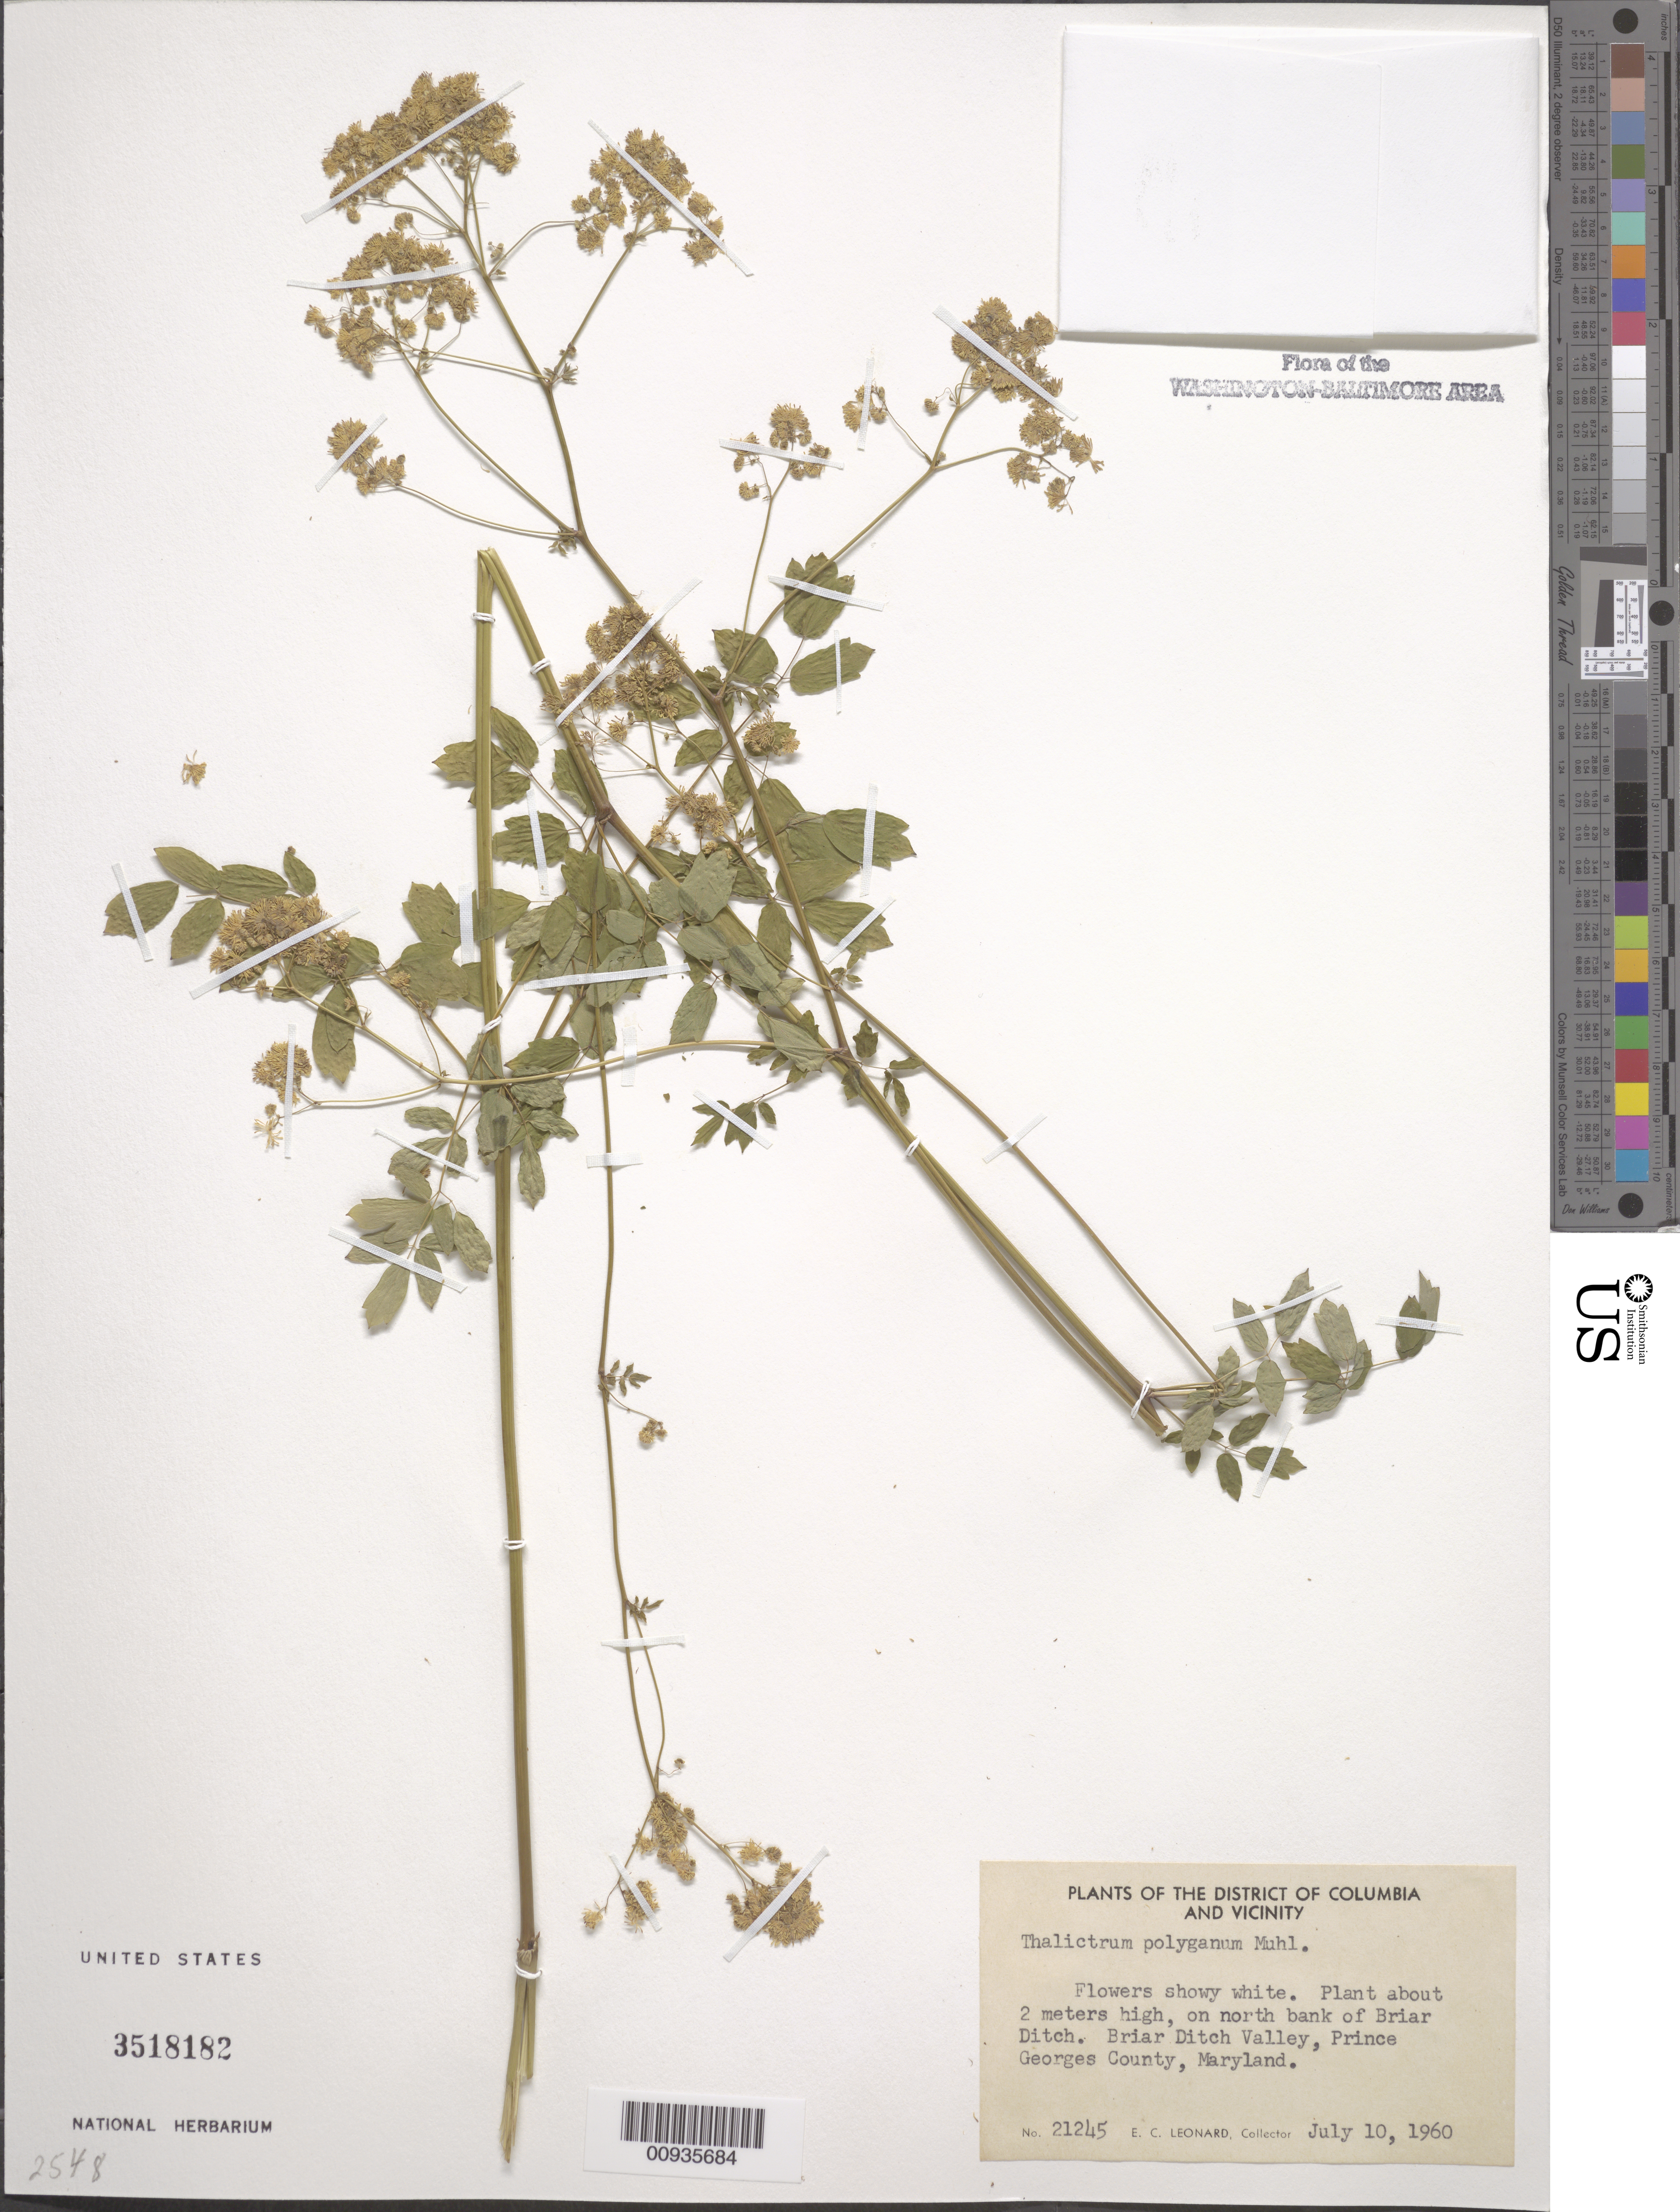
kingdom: Plantae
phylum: Tracheophyta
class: Magnoliopsida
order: Ranunculales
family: Ranunculaceae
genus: Thalictrum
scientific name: Thalictrum polygamum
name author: Muhl. ex Spreng.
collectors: E. C. Leonard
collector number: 21245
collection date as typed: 10 Jul 1960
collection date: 1960-07-10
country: United States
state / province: Maryland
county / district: Prince George's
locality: north bank of Briar Ditch Valley, Martins Lane in Martins Woods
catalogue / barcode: US 3518182